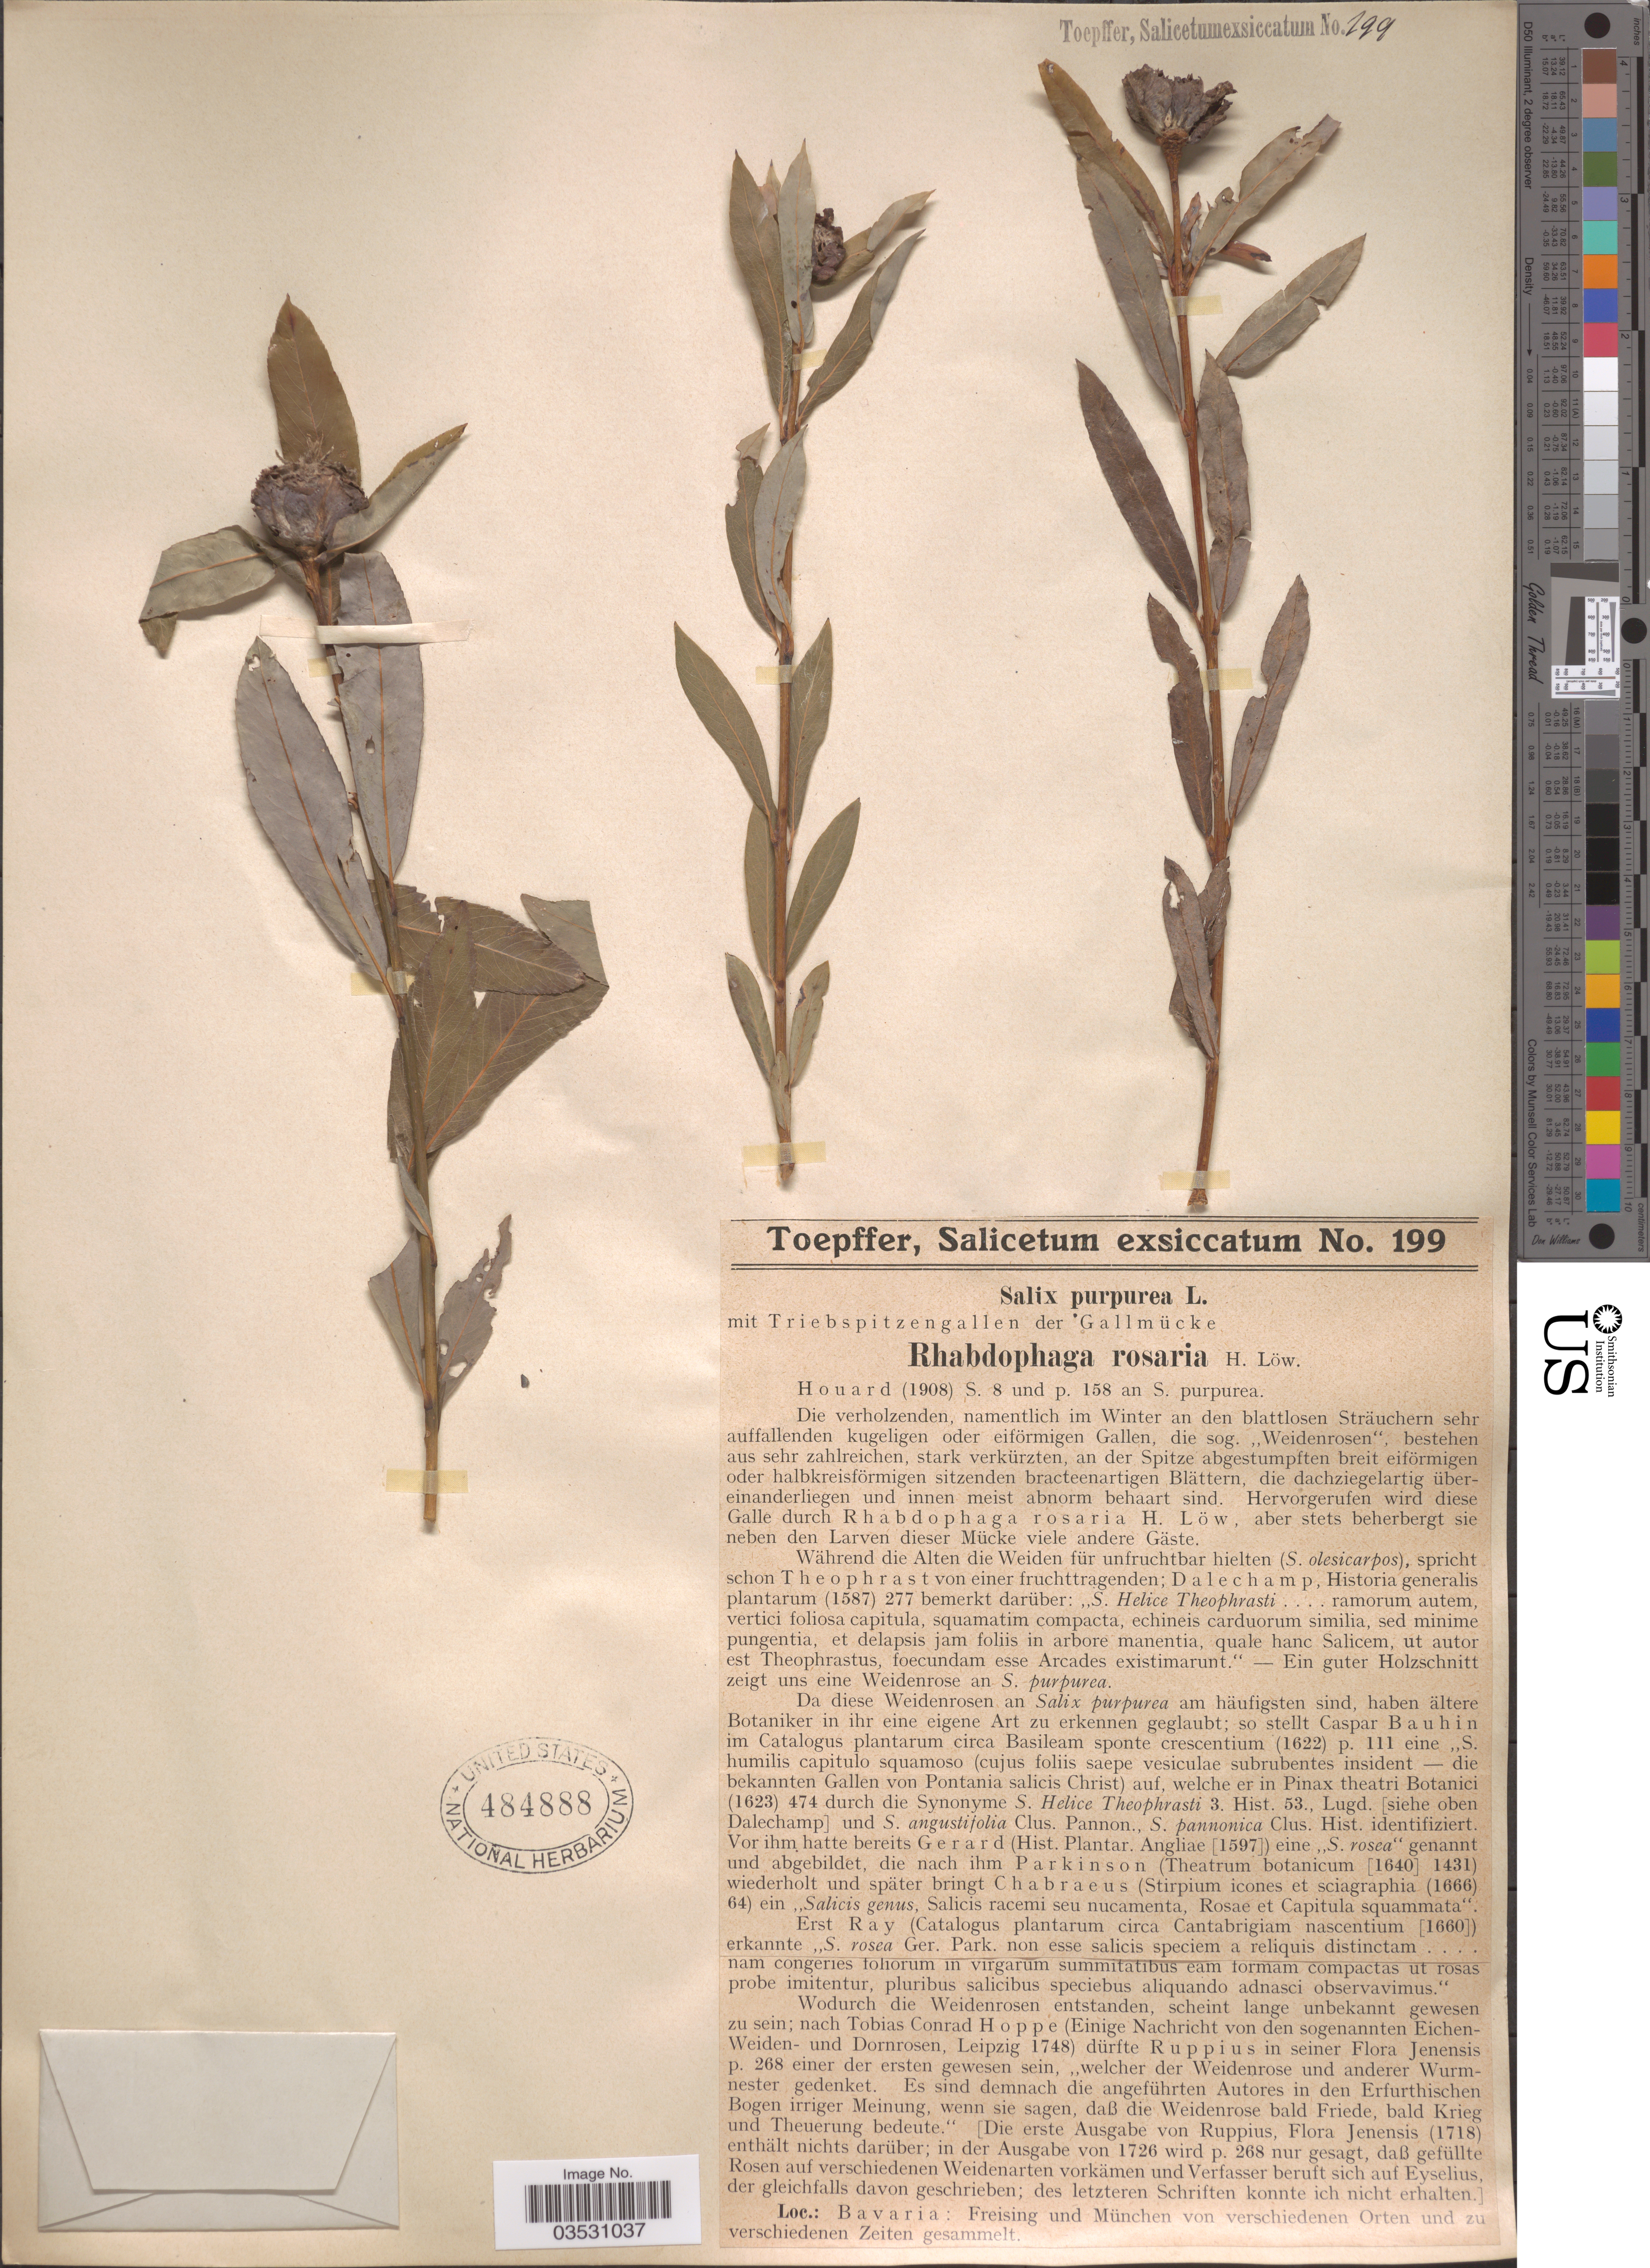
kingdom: Plantae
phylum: Tracheophyta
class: Magnoliopsida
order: Malpighiales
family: Salicaceae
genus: Salix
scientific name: Salix purpurea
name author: L.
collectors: A. Toepffer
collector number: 199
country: Germany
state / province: Bayern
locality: Bavaria: Freising und München von verschiedenen Orten und zu verschiedenen Zeiten gesammelt.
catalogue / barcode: US 484888